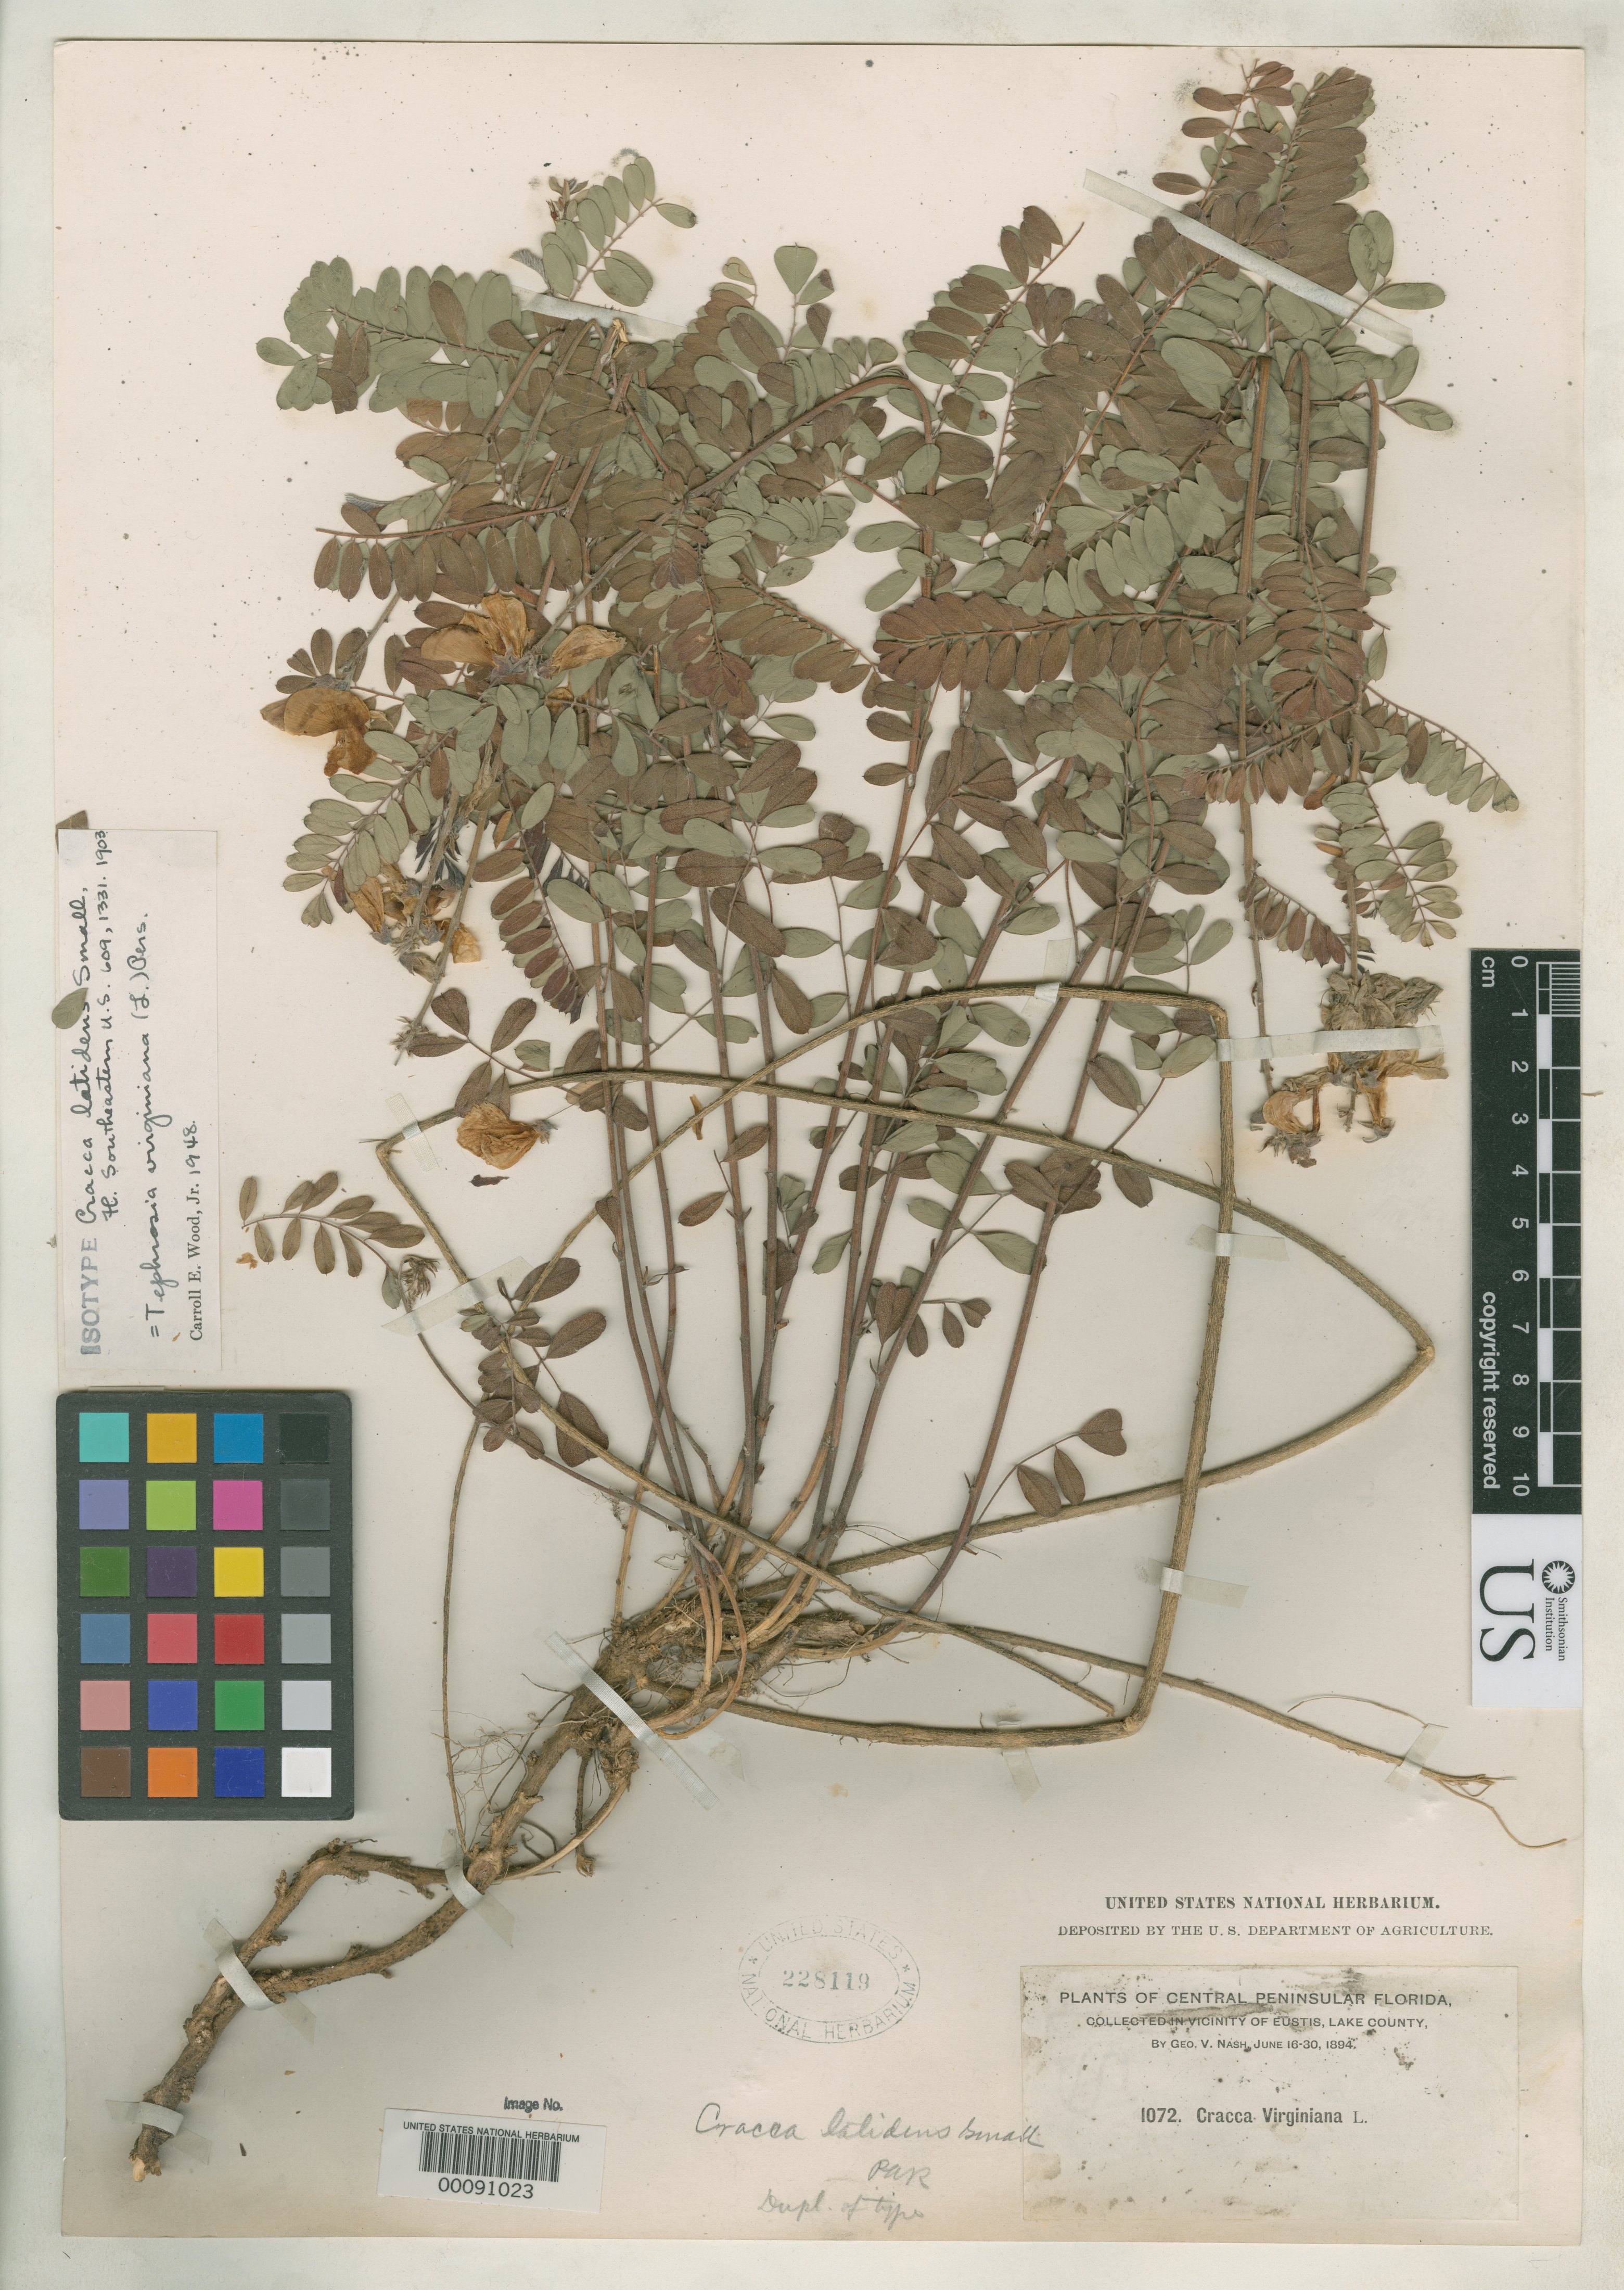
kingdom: Plantae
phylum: Tracheophyta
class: Magnoliopsida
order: Fabales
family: Fabaceae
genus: Cracca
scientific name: Cracca latidens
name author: Small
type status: Isotype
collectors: G. V. Nash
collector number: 1072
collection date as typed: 16 Jul 1894 to 30 Jun 1894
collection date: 1894-06-30/1894-07-16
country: United States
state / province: Florida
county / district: Lake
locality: Eustis.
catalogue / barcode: US 228119